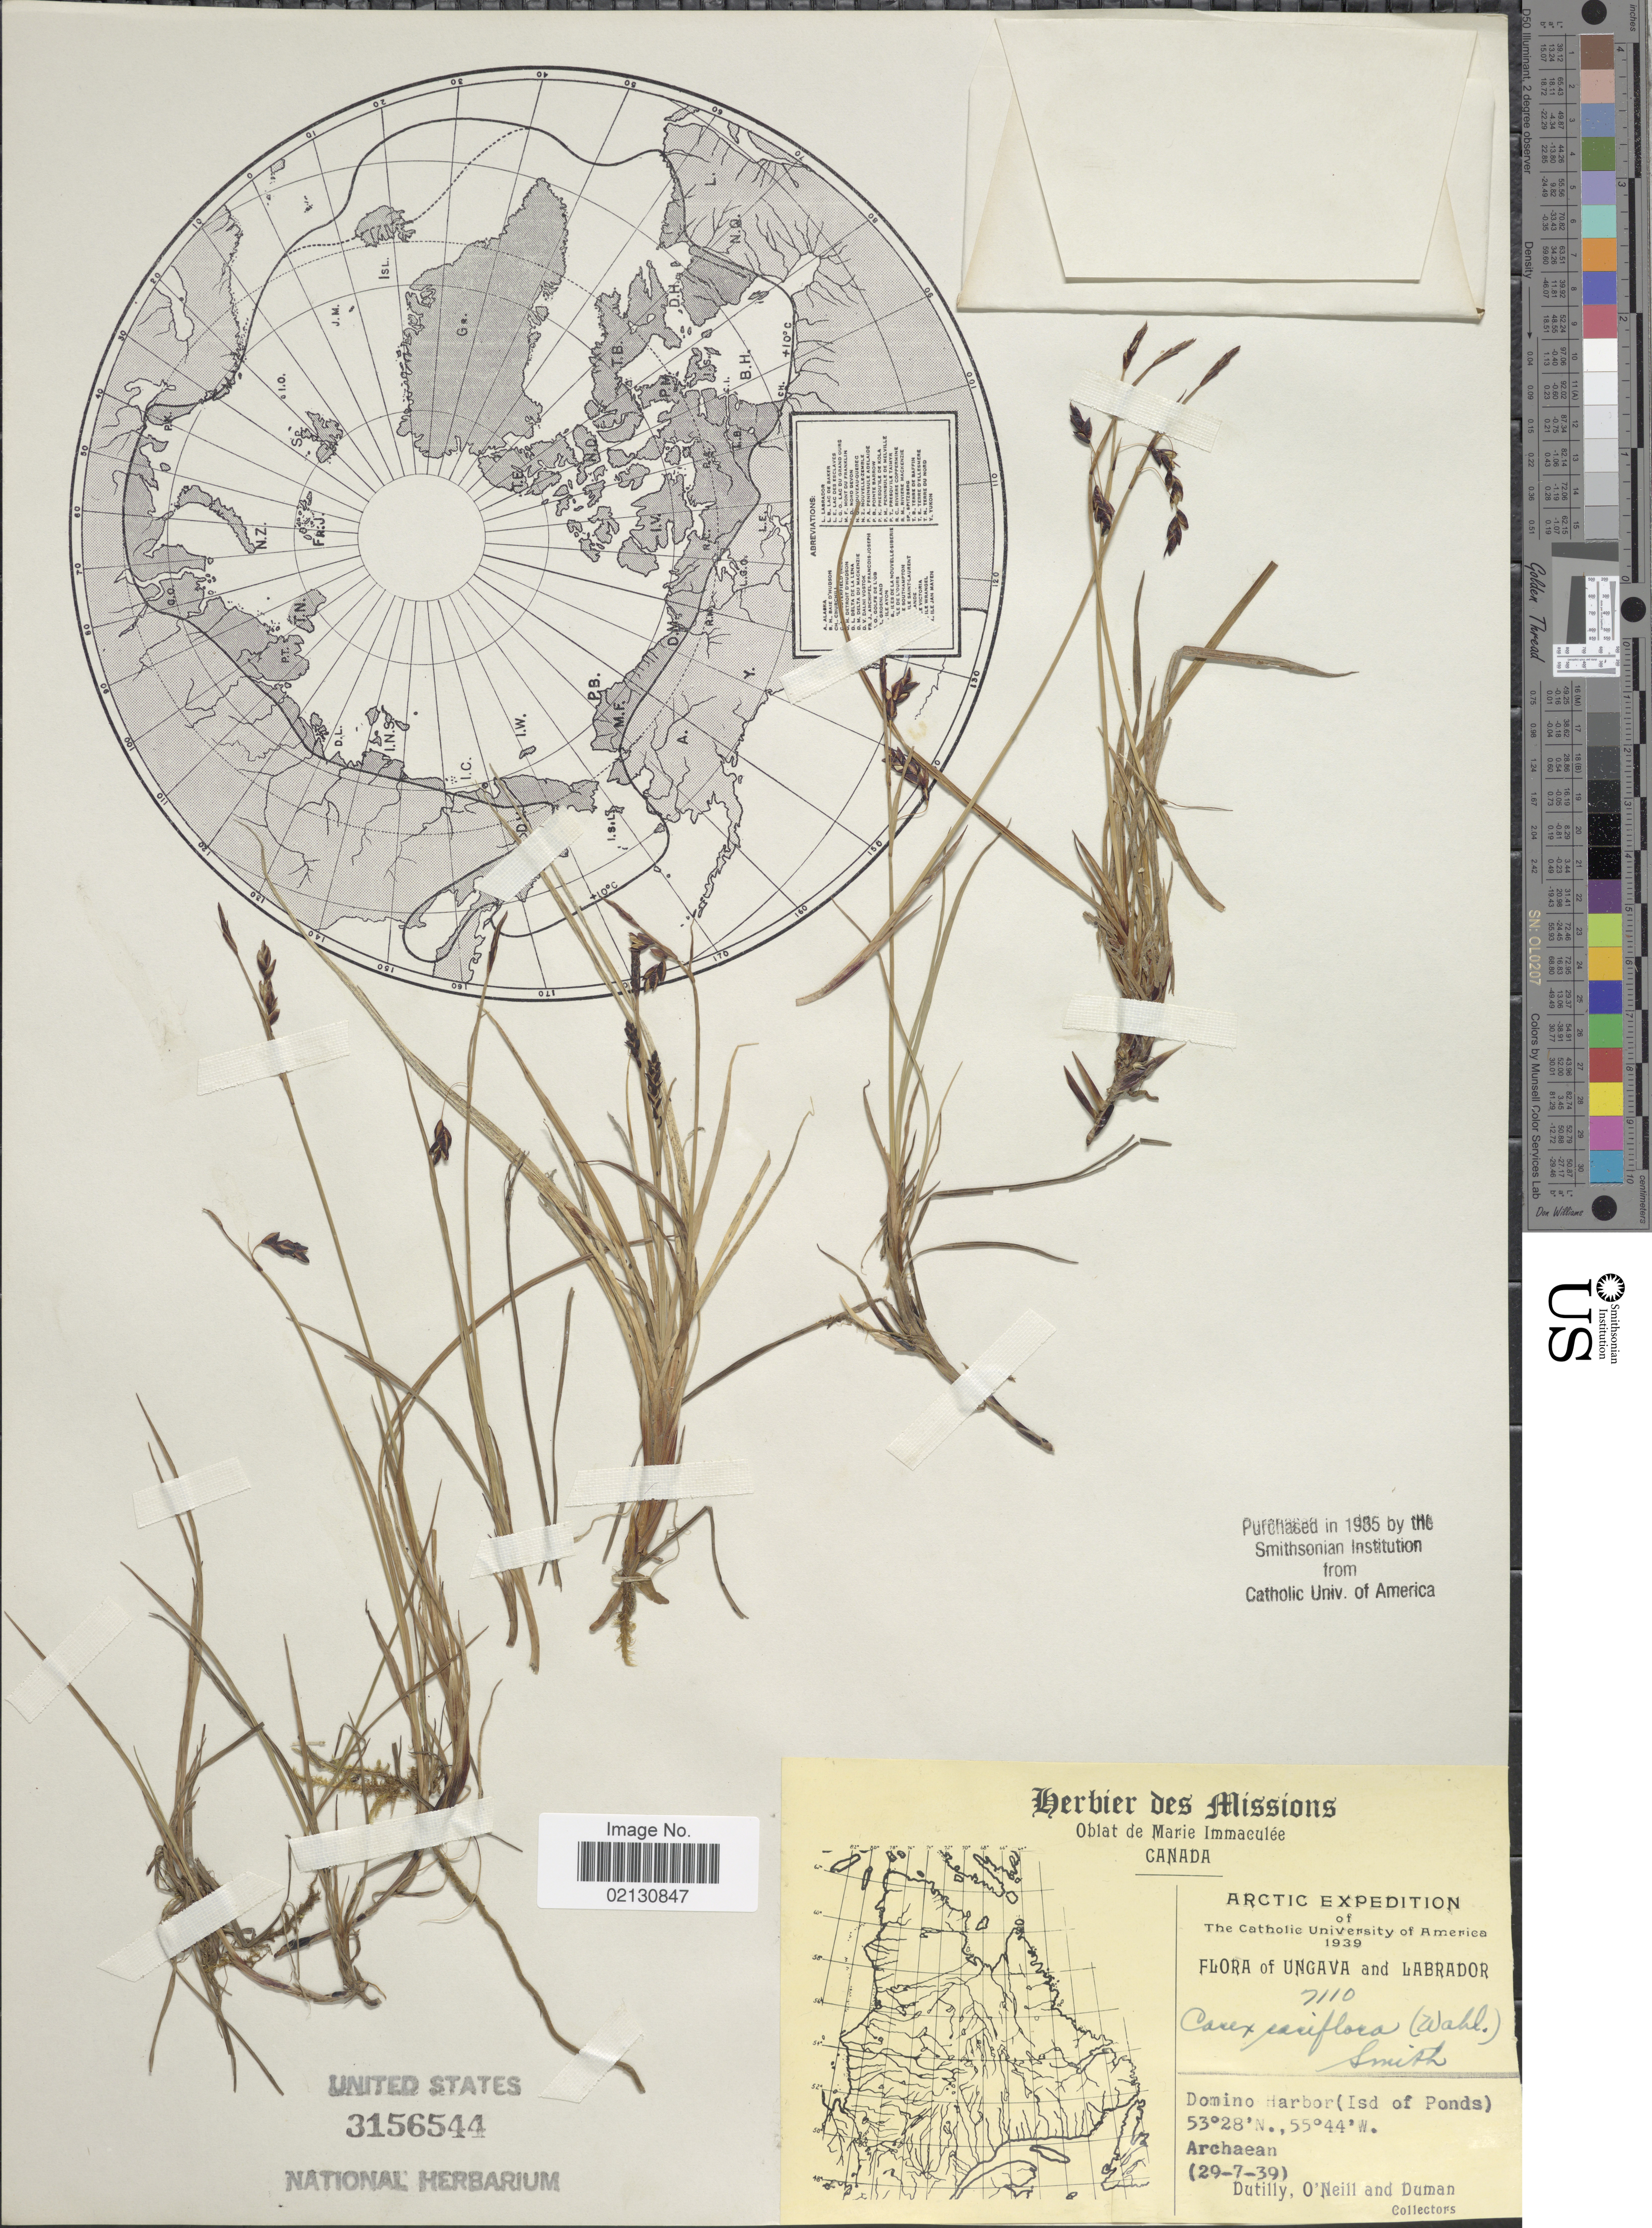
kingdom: Plantae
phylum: Tracheophyta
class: Liliopsida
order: Poales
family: Cyperaceae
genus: Carex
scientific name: Carex rariflora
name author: (Wahlenb.) Sm.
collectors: -. Dutilly, O' Neill & -. Duman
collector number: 7110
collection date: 1939-07-29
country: Canada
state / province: Newfoundland and Labrador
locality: Ungava and Labrador. Domino Harbor (Isd of Ponds). Arctic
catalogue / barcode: US 3156544